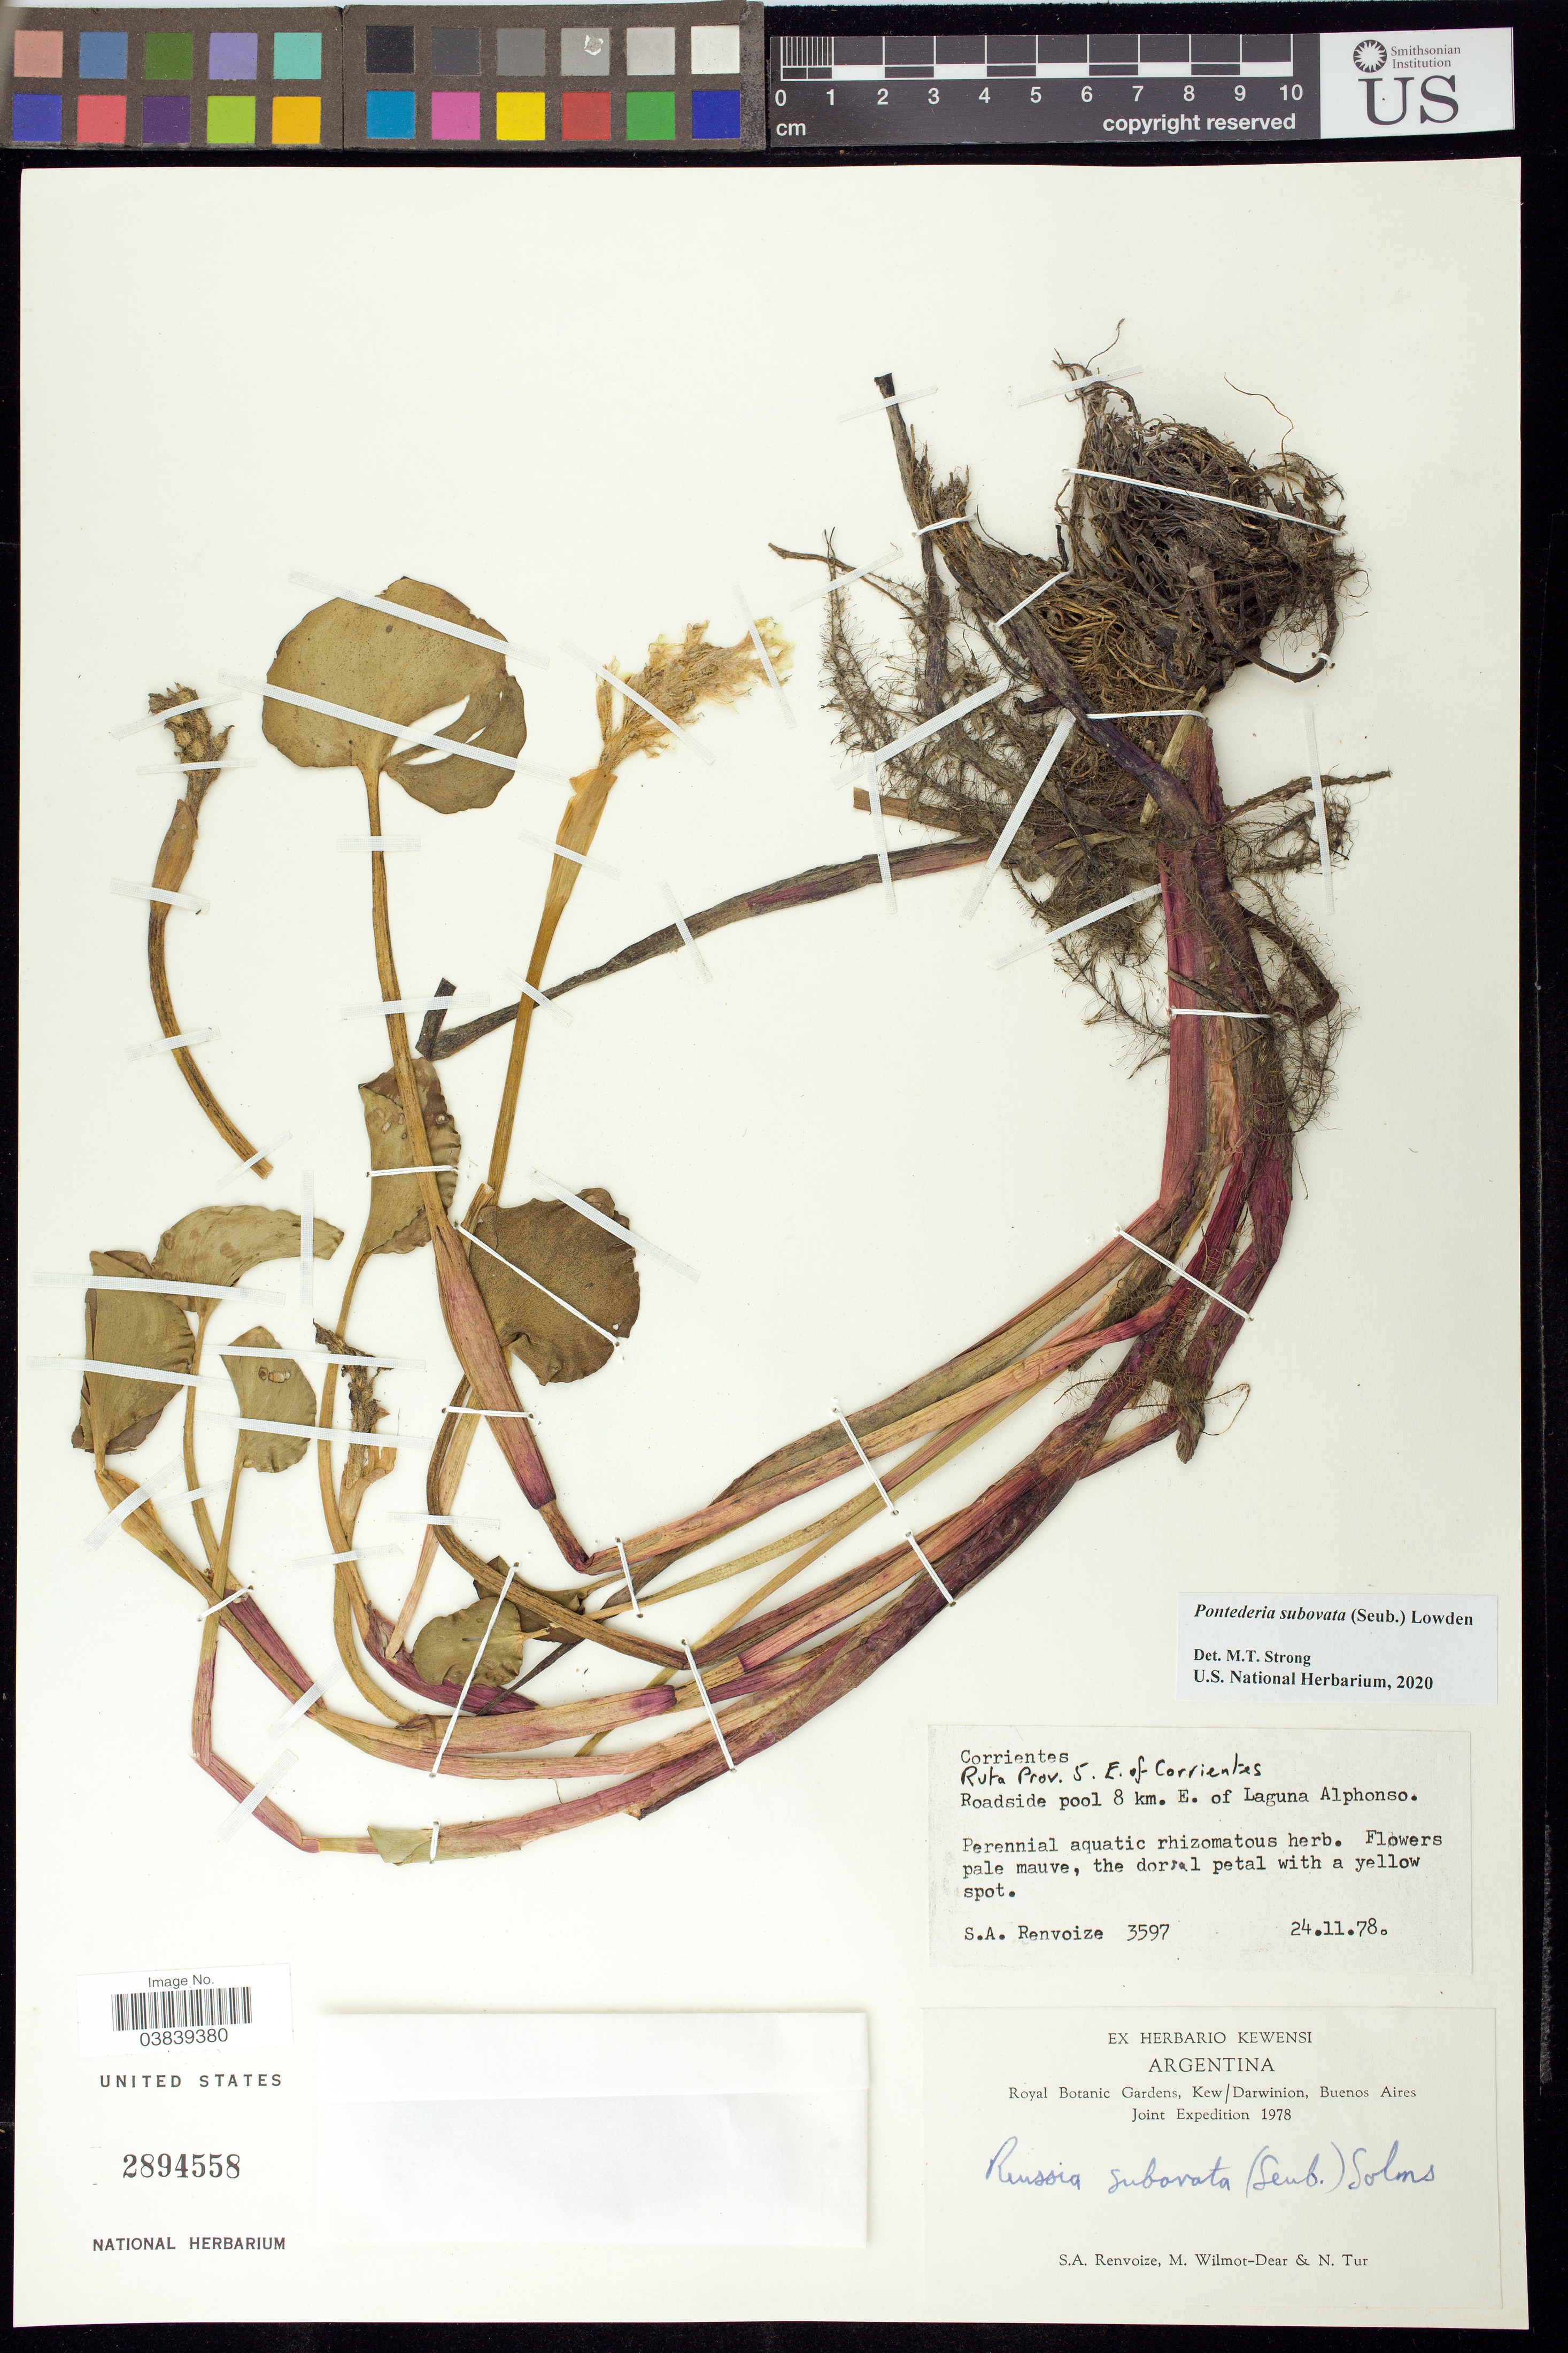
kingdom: Plantae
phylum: Tracheophyta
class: Liliopsida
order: Commelinales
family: Pontederiaceae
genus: Pontederia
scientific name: Pontederia subovata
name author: (Seub.) Lowden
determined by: Strong, M. T., (US), Smithsonian Institution - National Museum of Natural History (UNITED STATES)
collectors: S. A. Renvoize, M. Wilmot-Dear & N. Tur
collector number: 3597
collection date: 1978-11-24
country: Argentina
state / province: San Luis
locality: Ruta provincial, 5, east of San Luis del Palmar.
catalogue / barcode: US 2894558